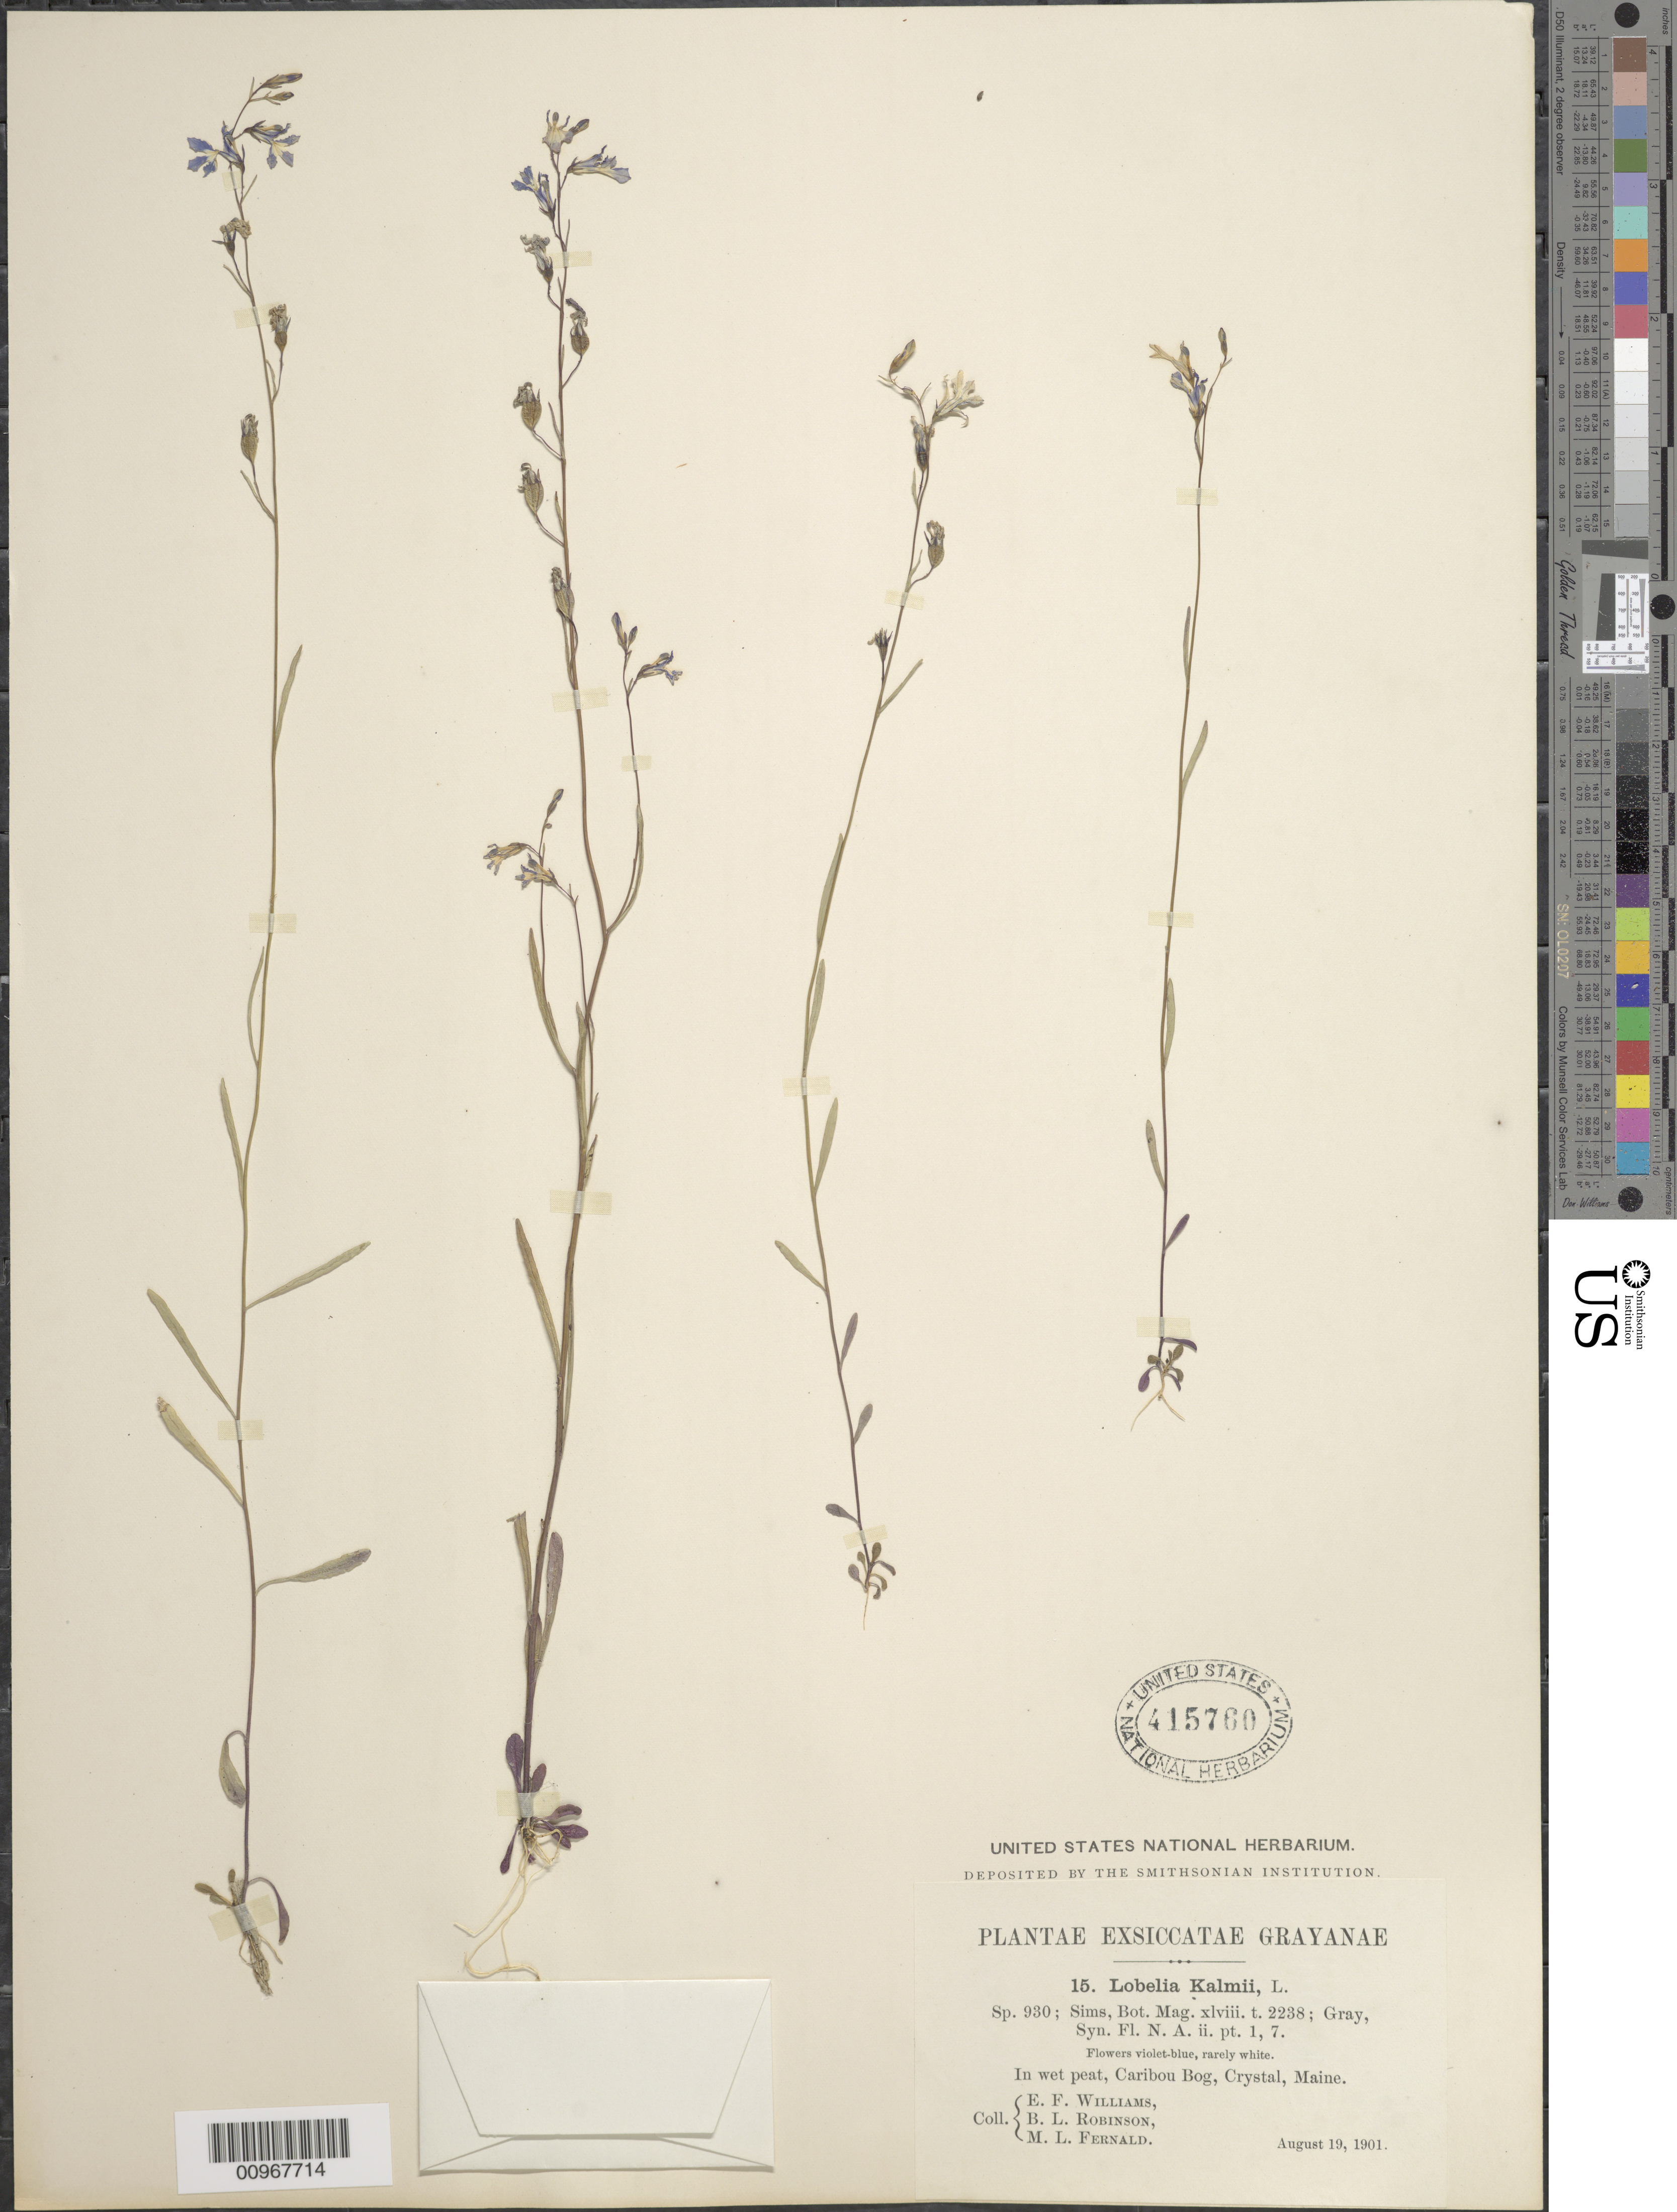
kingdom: Plantae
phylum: Tracheophyta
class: Magnoliopsida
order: Asterales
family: Campanulaceae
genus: Lobelia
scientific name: Lobelia kalmii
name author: L.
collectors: E. F. Williams, B. L. Robinson & M. L. Fernald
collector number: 15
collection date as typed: August 19, 1901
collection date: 1901-08-19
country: United States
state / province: Maine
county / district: Aroostook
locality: Caribou Bog, Crystal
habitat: wet peat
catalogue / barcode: US 415760